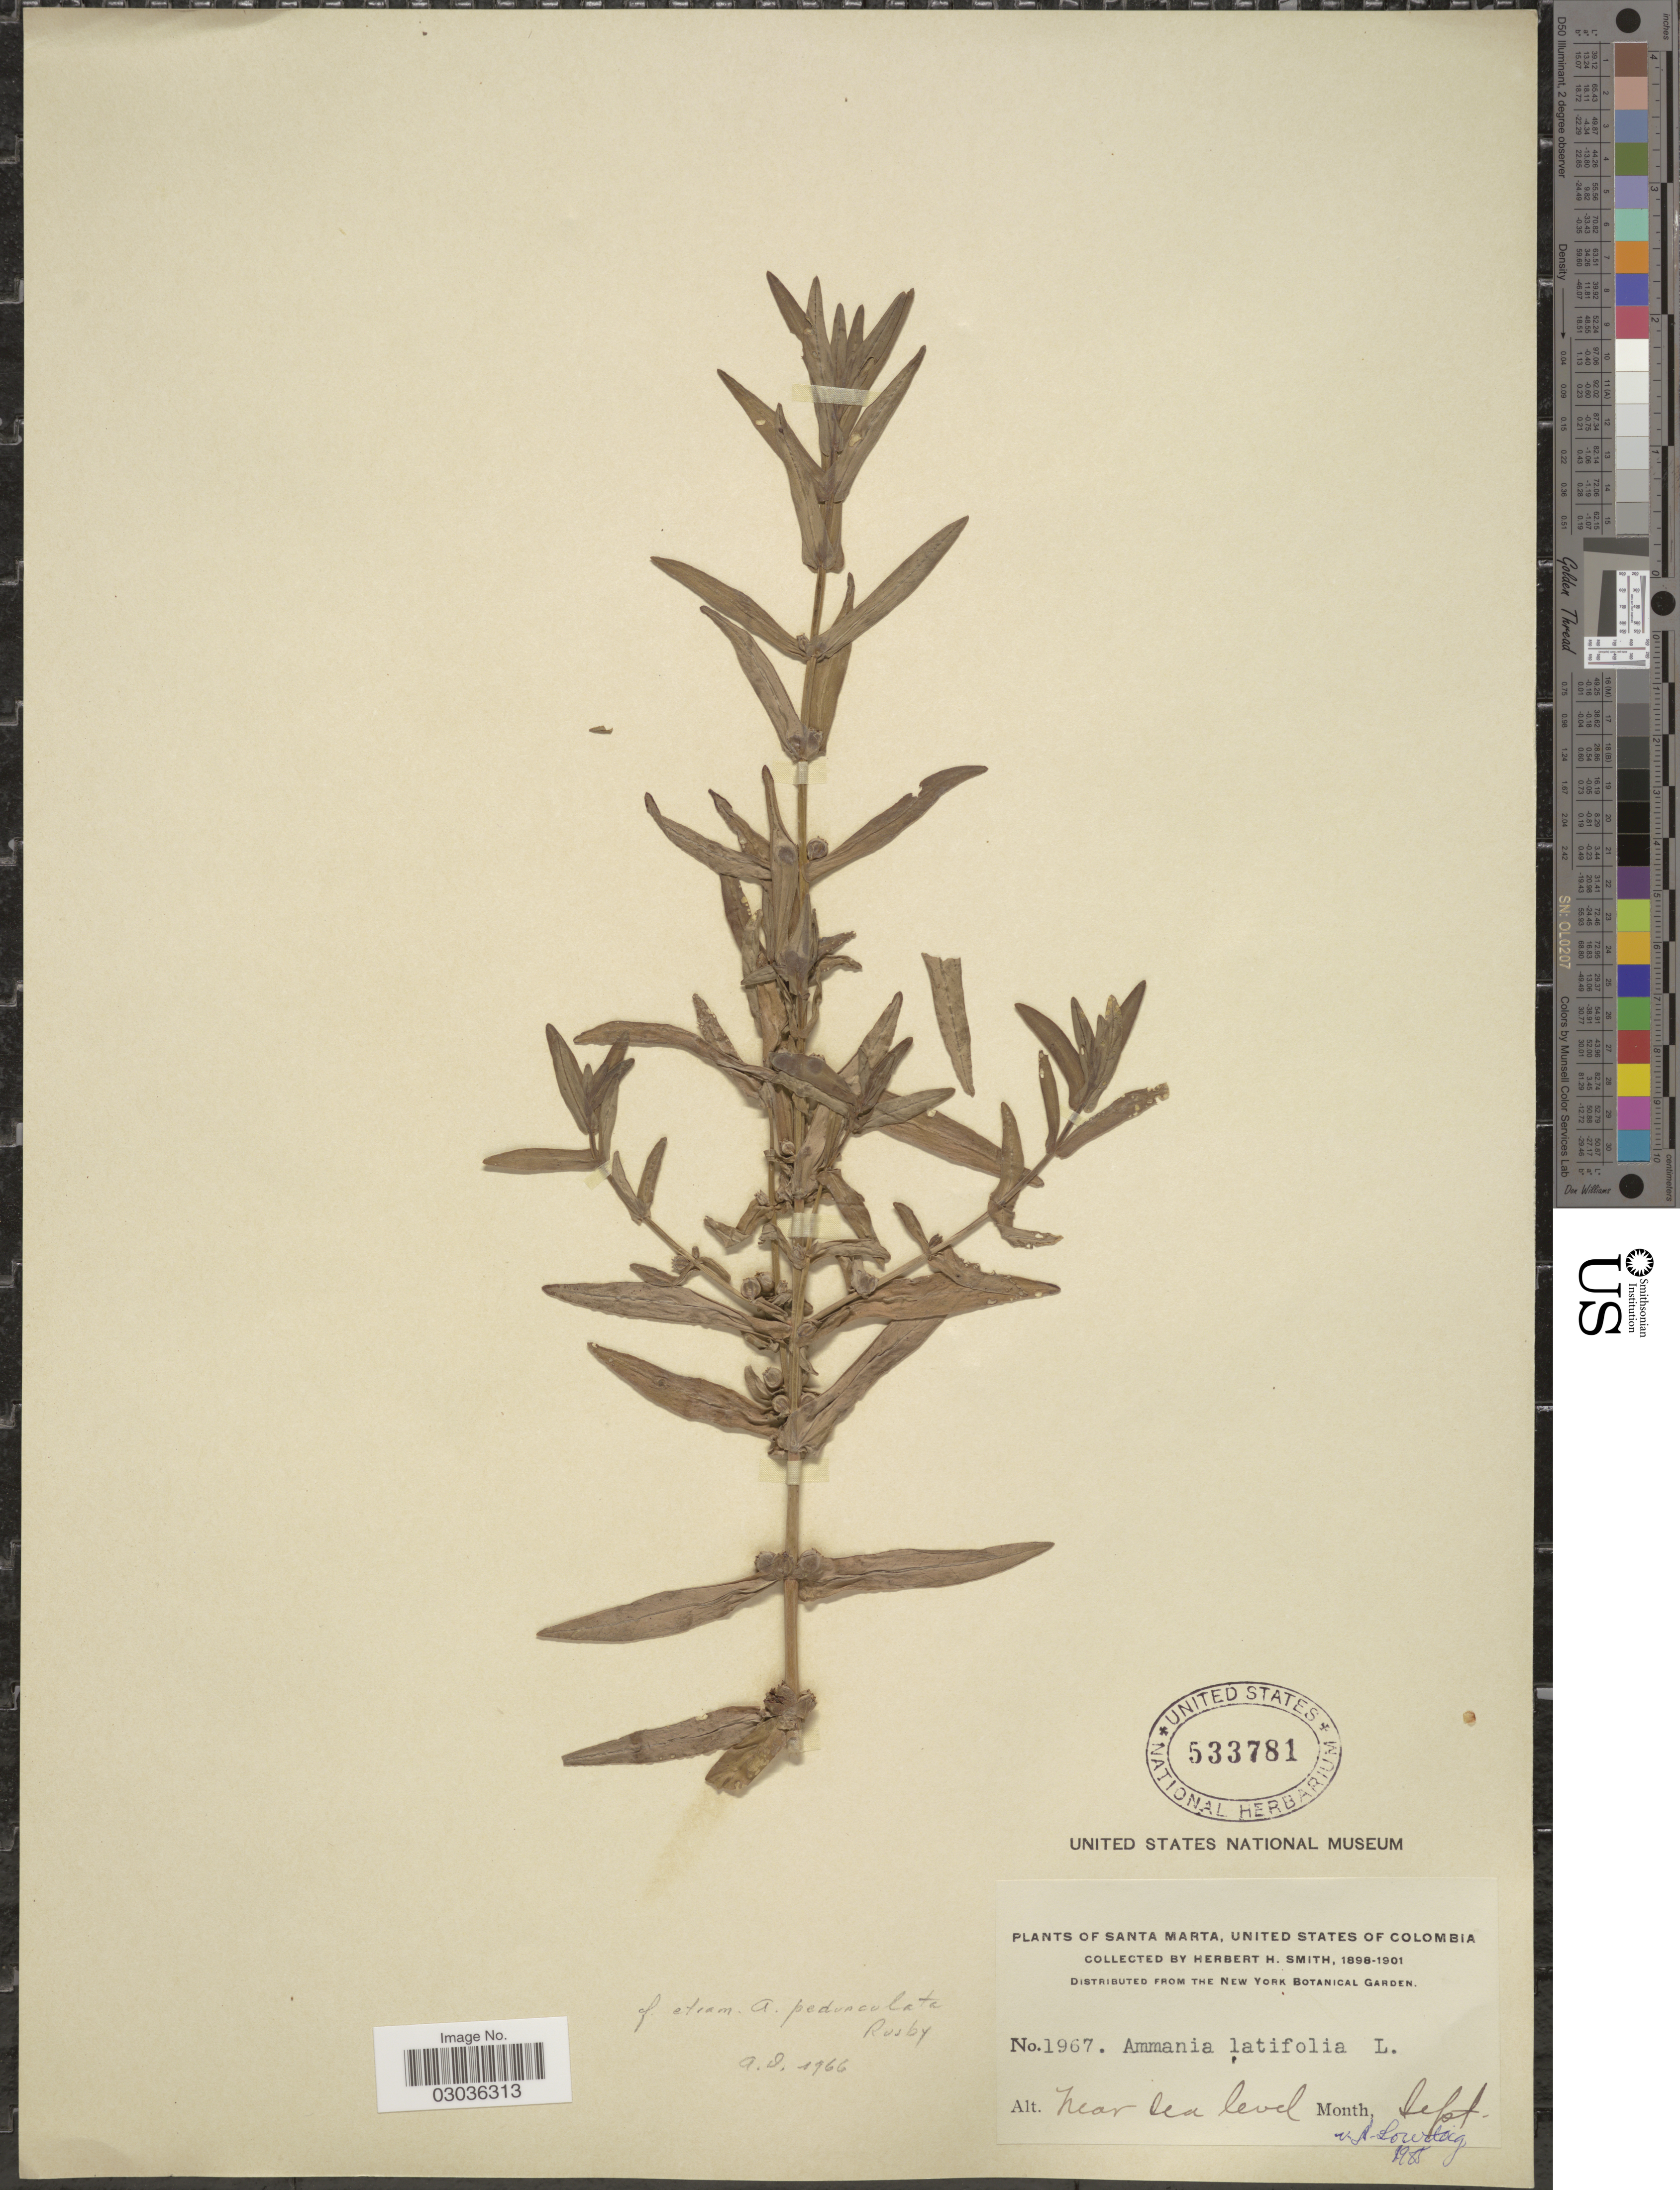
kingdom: Plantae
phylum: Tracheophyta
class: Magnoliopsida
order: Myrtales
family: Lythraceae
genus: Ammannia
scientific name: Ammannia latifolia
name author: L.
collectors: Herbert H. Smith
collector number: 1967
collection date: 1898-09/1901-09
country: Colombia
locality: Santa Marta, United States of Colombia.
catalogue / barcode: US 533781